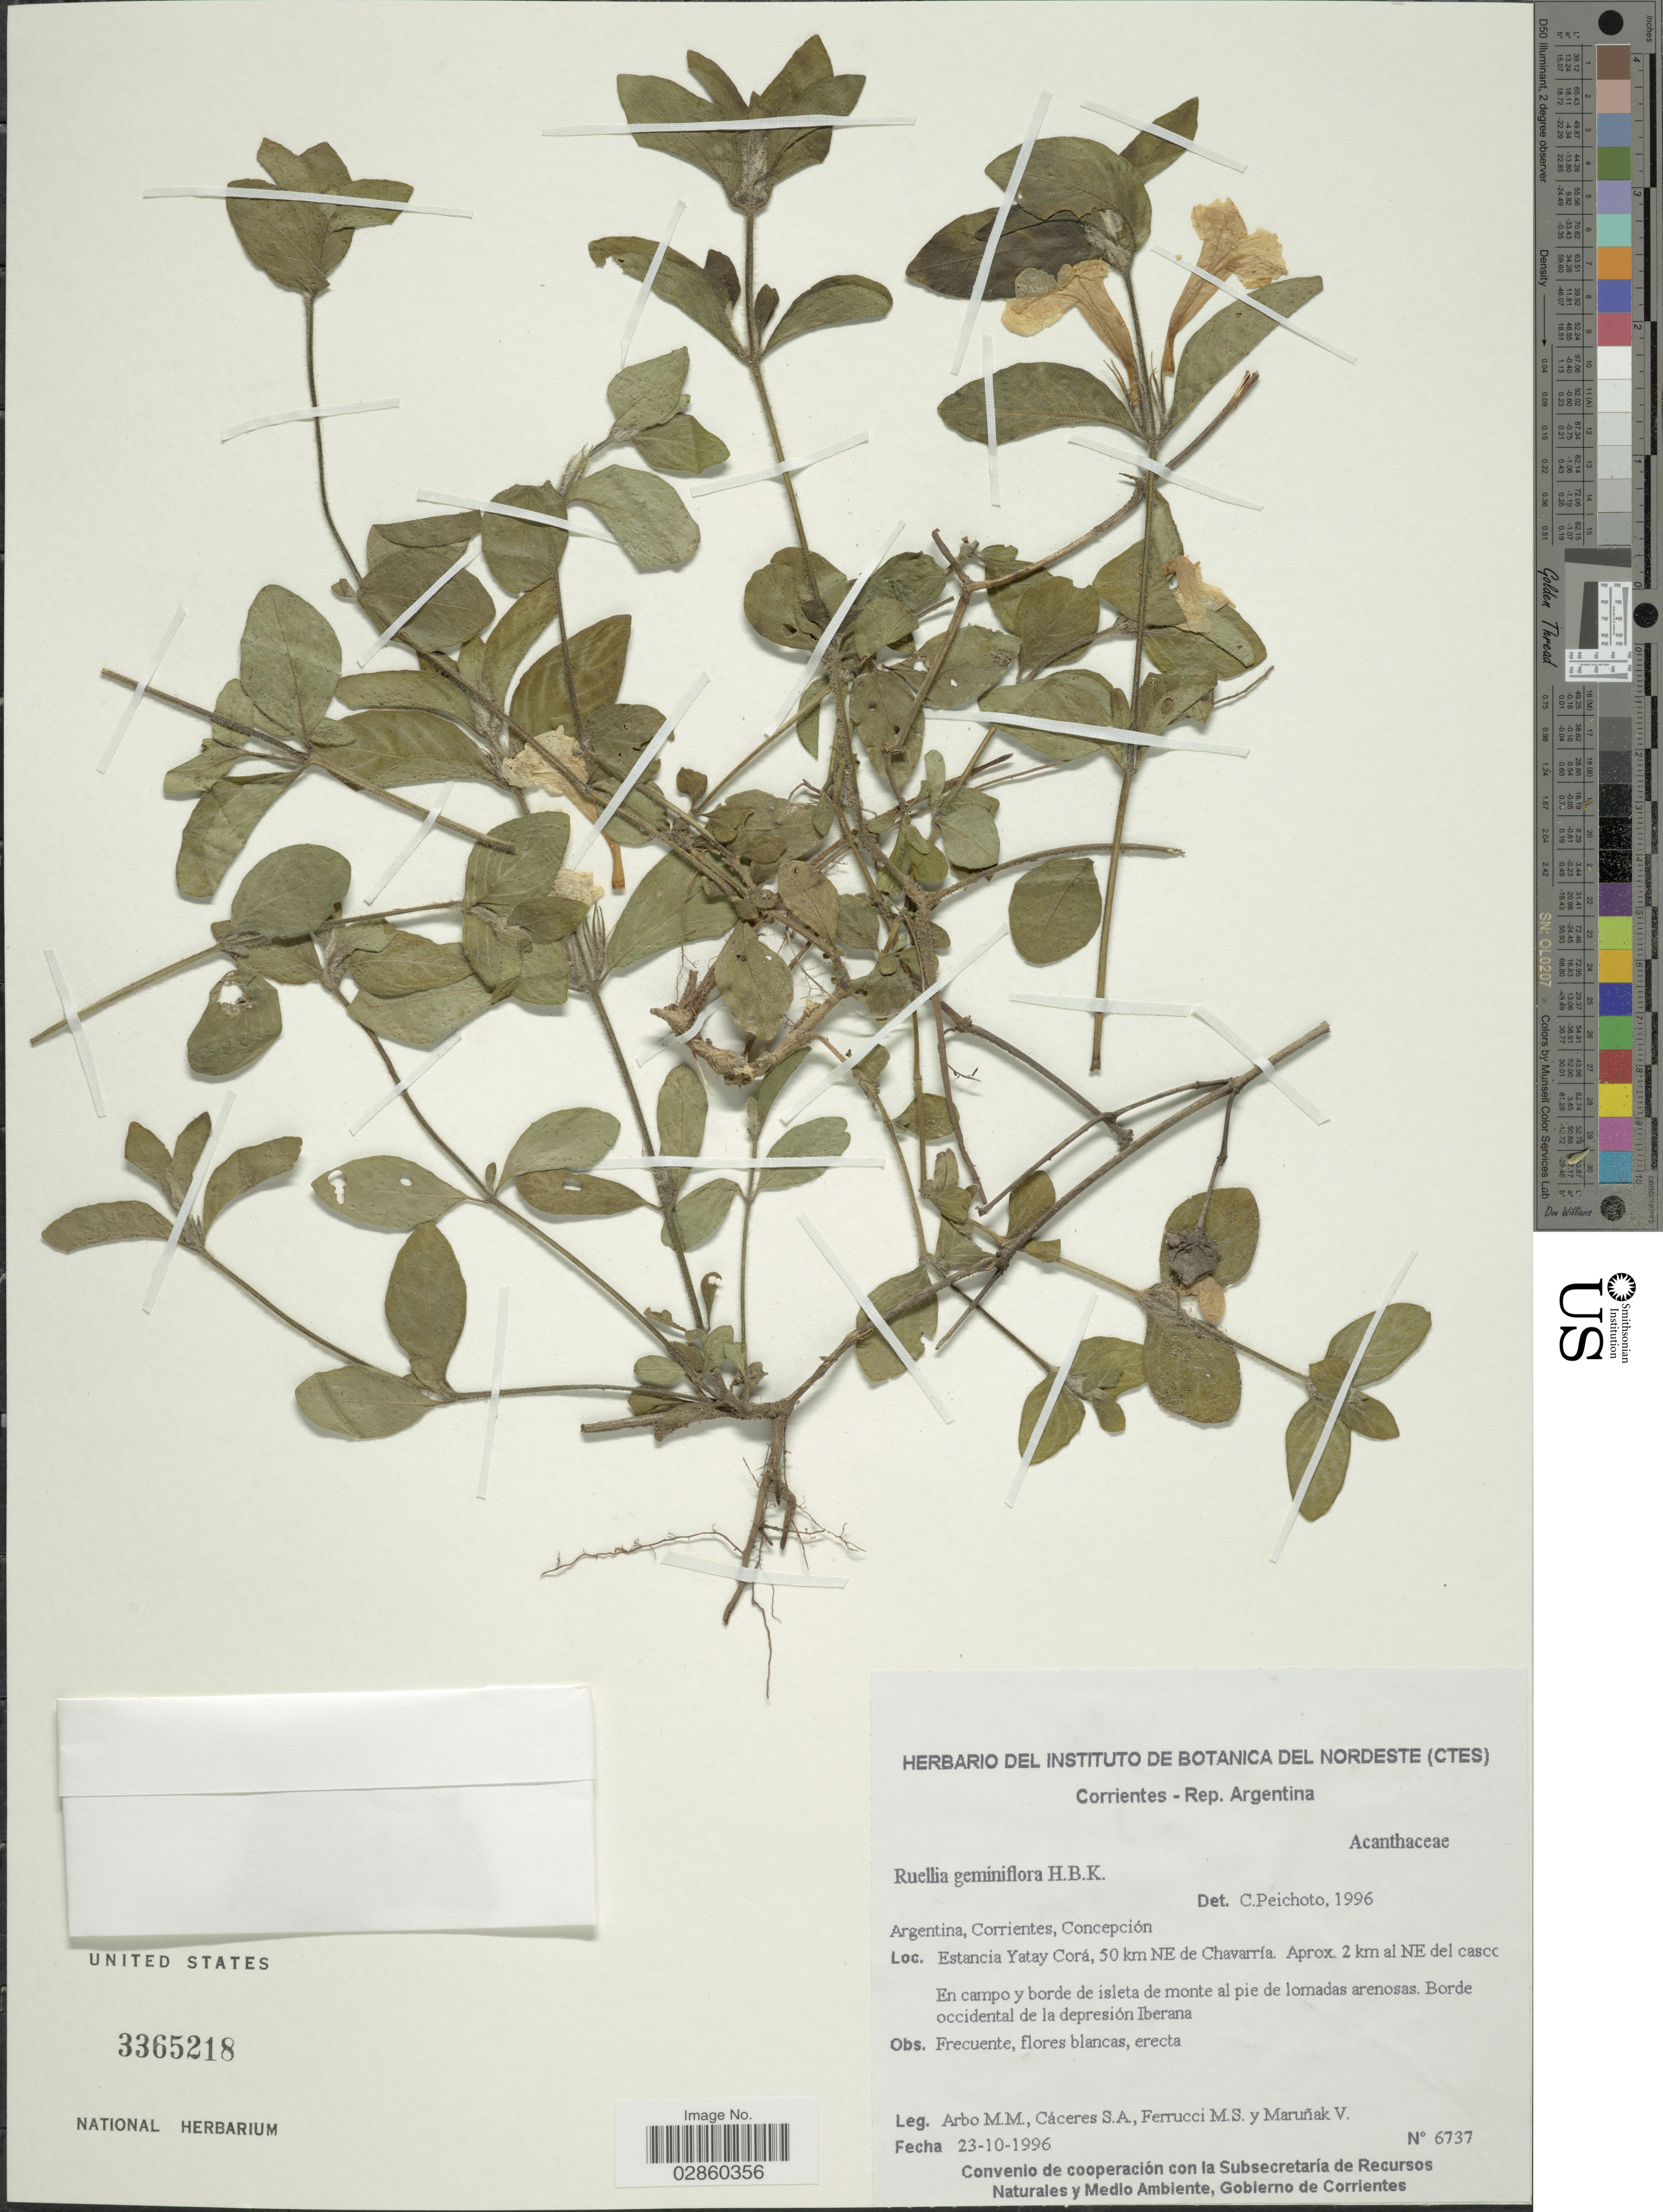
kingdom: Plantae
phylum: Tracheophyta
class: Magnoliopsida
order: Lamiales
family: Acanthaceae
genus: Ruellia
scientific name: Ruellia geminiflora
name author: Kunth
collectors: M. M. Arbo, S. Cáceres, M. S. Ferrucci & V. Maruñak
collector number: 6737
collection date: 1996-10-23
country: Argentina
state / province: Corrientes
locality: Rep. Argentina. Corrientes, Concepción. Estancia Yatai Corá, 50 km NE de Chavarría. Aprox. 2 km al NE del casco.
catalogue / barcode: US 3365218